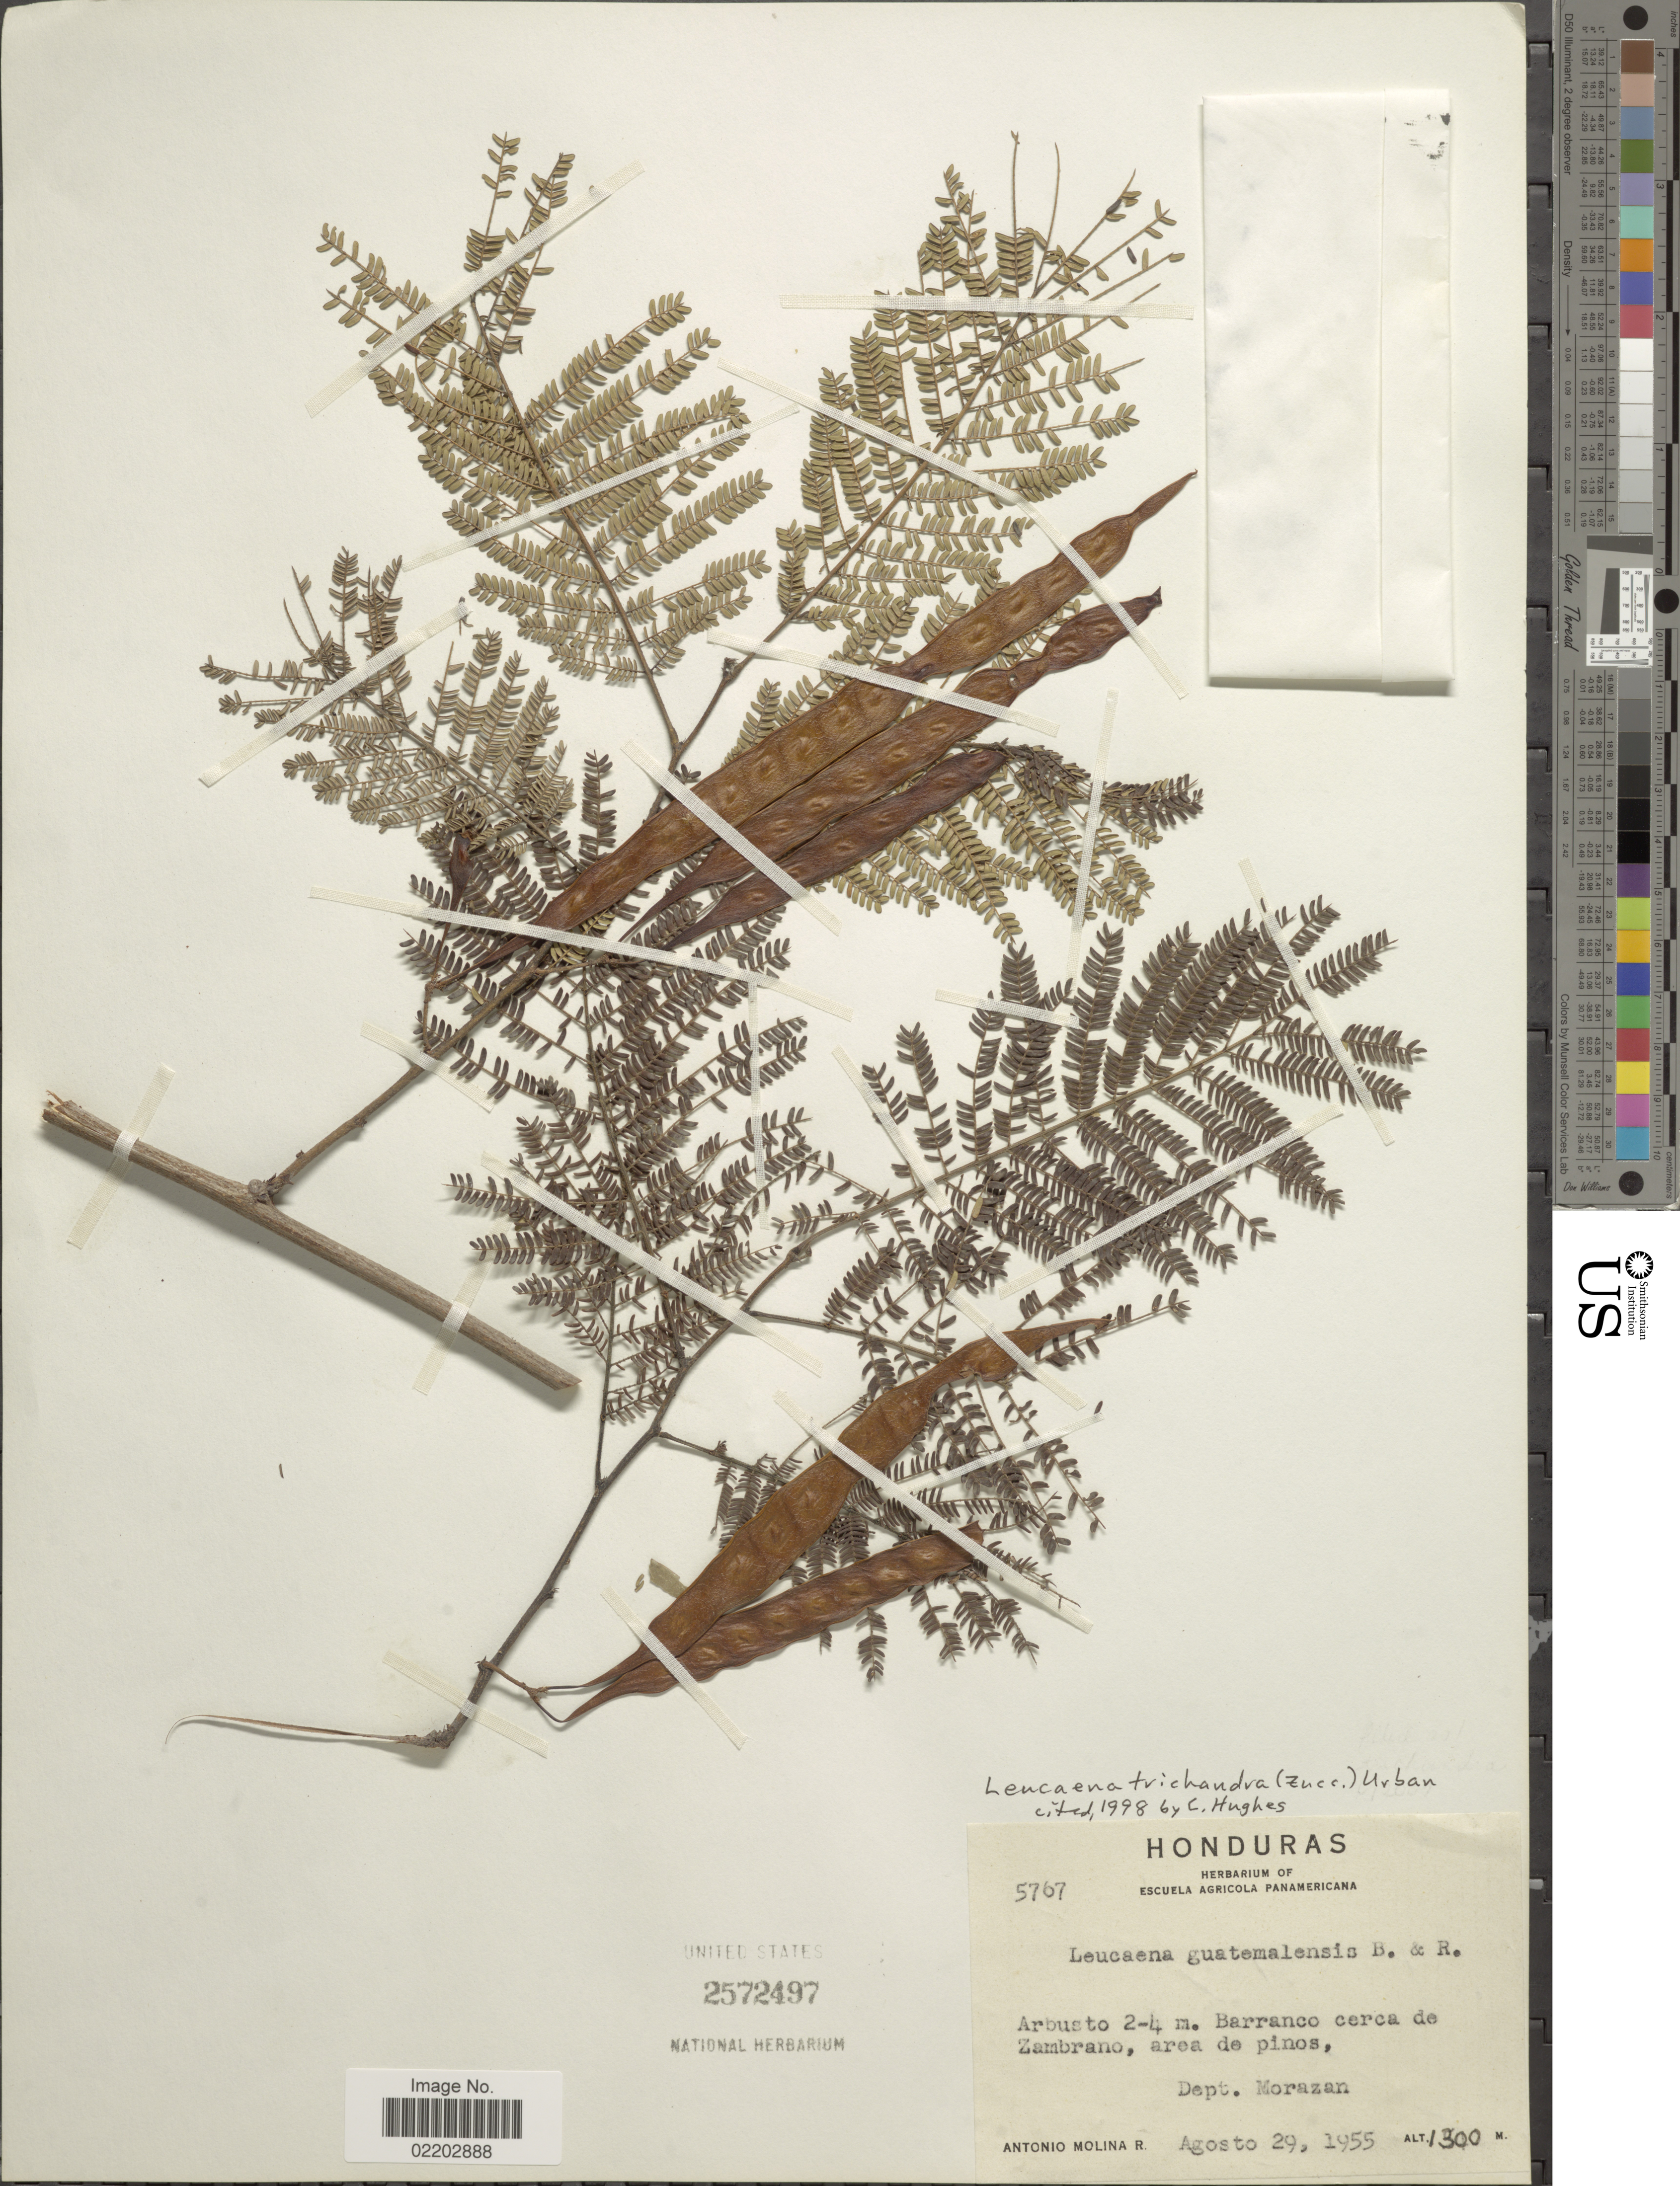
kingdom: Plantae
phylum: Tracheophyta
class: Magnoliopsida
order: Fabales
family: Fabaceae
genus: Leucaena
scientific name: Leucaena trichandra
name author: (Zucc.) Urb.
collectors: A. Molina R.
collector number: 5767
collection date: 1955-08-29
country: Honduras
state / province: Fco. Morazán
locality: Barranco cerca de Zambrano, area de pinos, dept. Morazan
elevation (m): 1300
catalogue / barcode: US 2572497